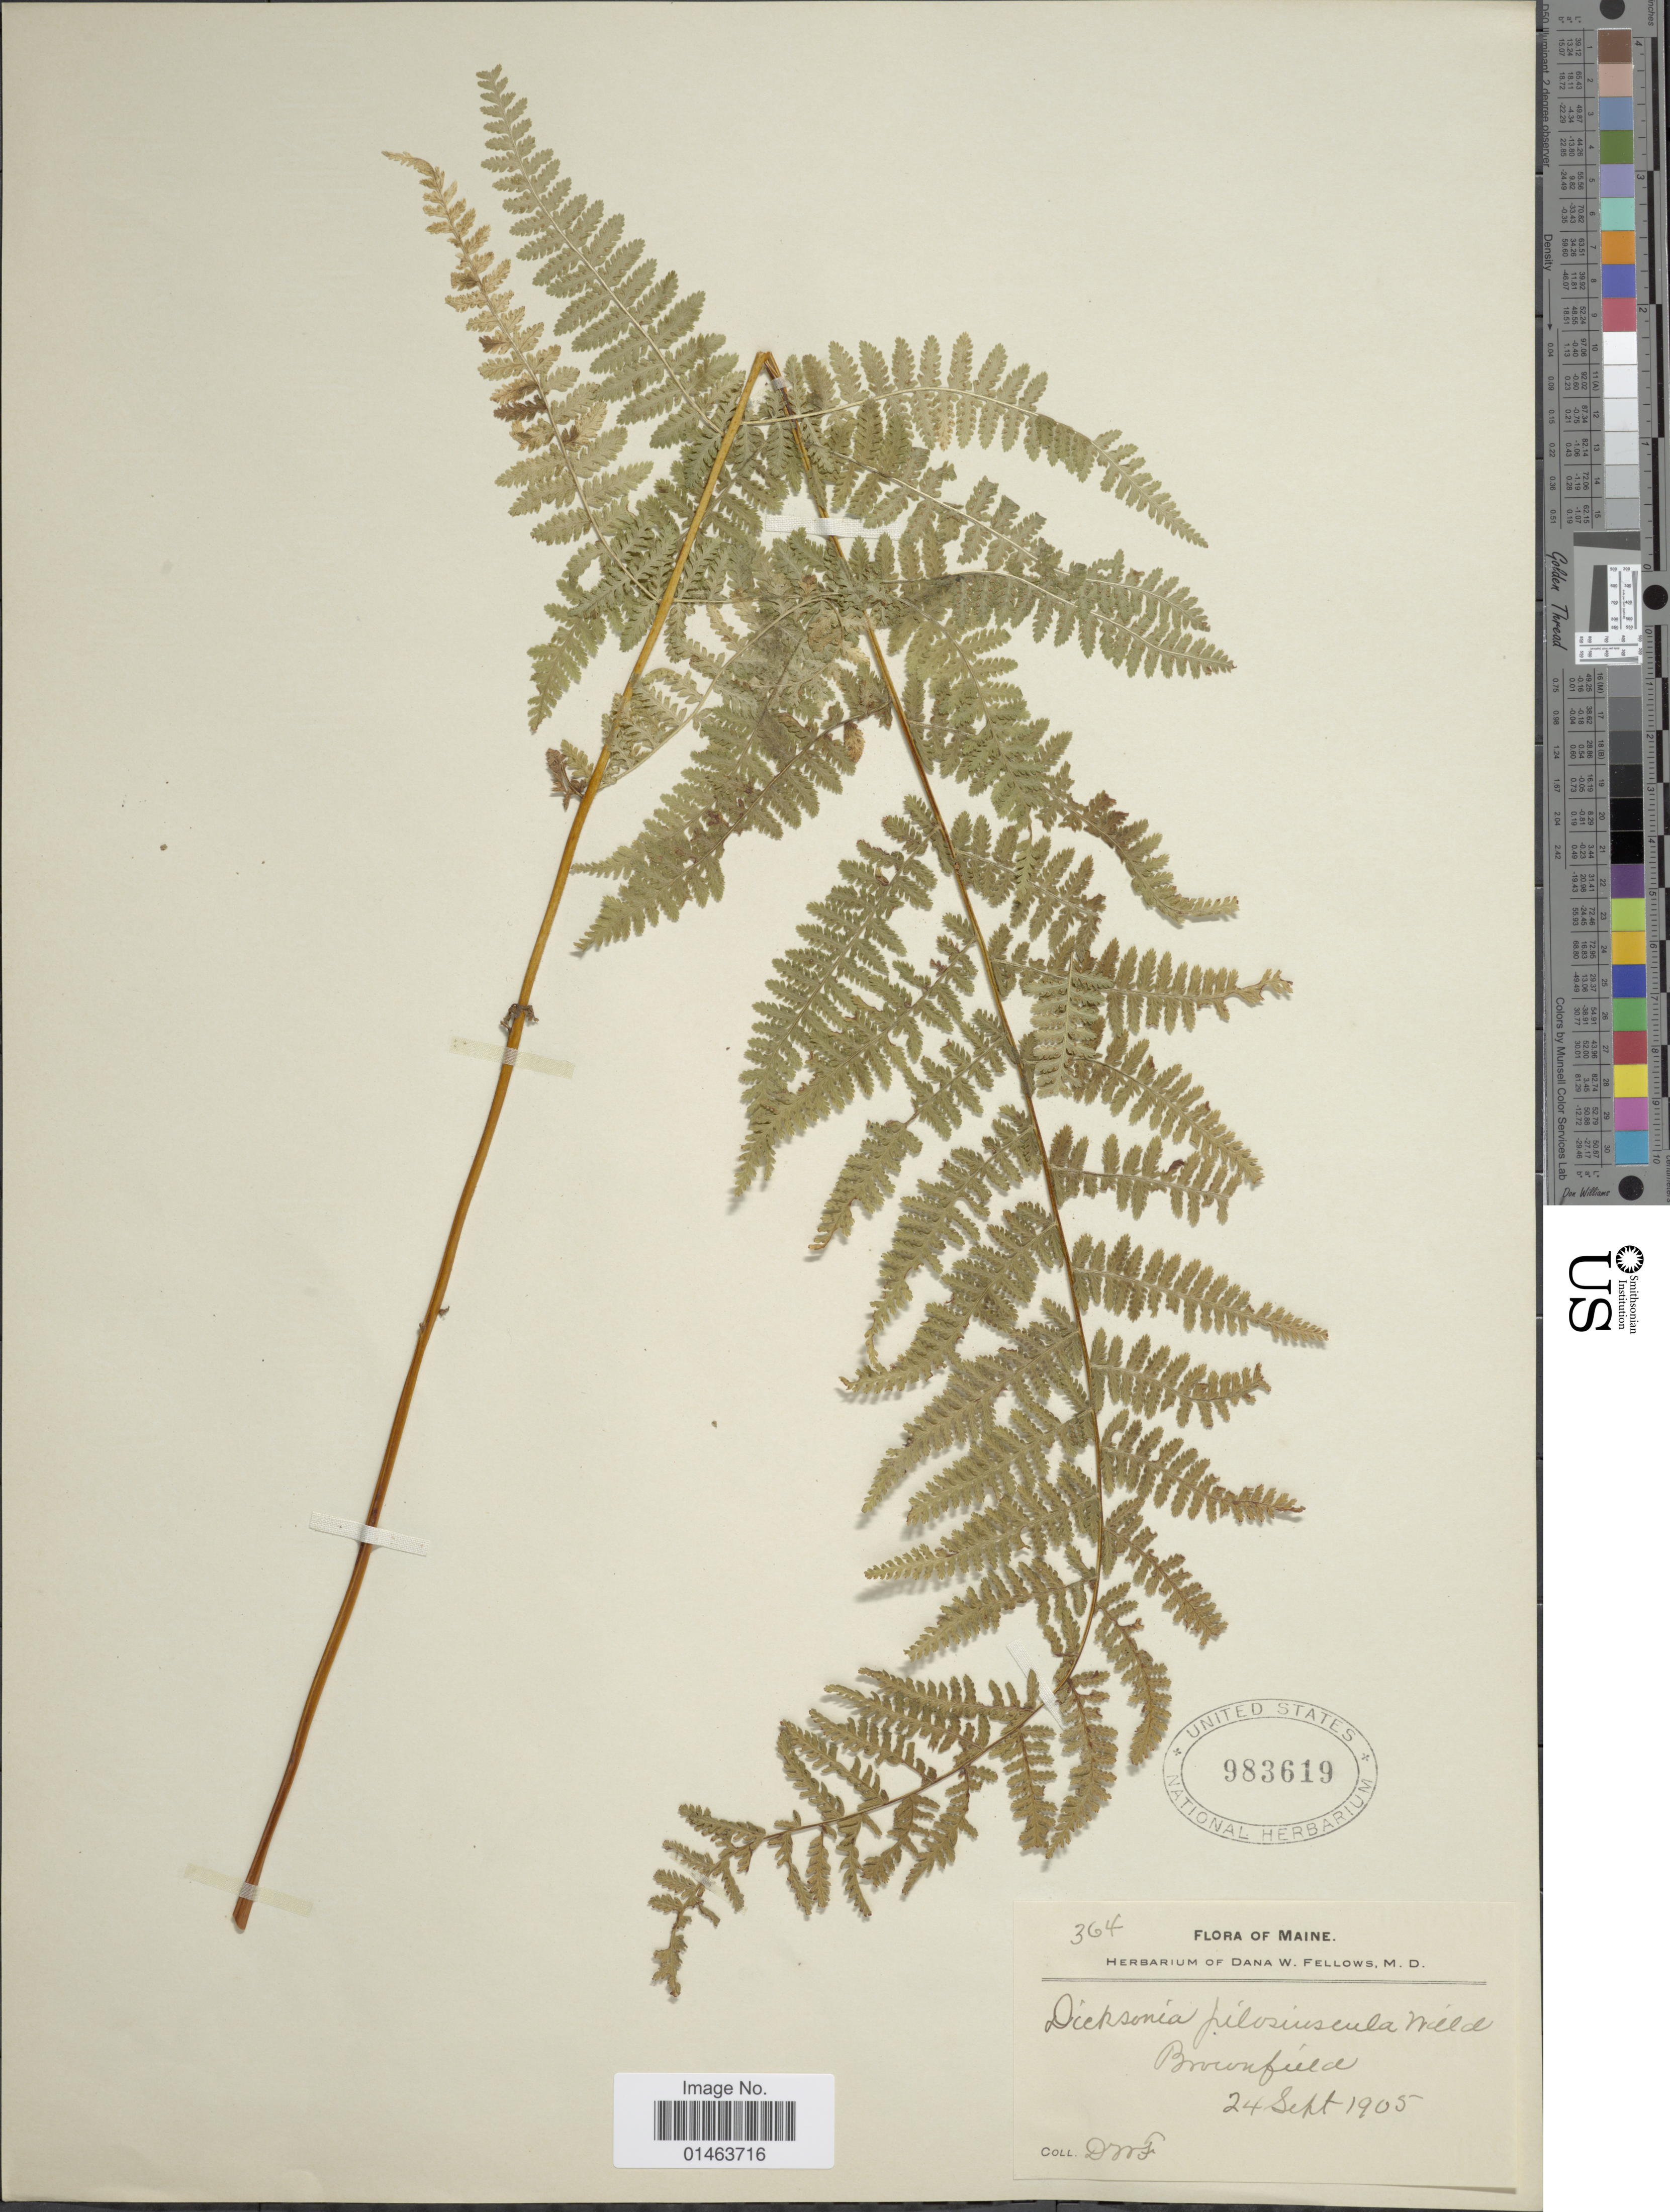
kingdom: Plantae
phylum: Tracheophyta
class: Polypodiopsida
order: Polypodiales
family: Dennstaedtiaceae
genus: Dennstaedtia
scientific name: Dennstaedtia punctilobula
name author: (Michx.) T. Moore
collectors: D. W. Fellows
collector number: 364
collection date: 1905-09-24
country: United States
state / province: Maine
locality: Brownfield, Maine.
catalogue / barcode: US 983619